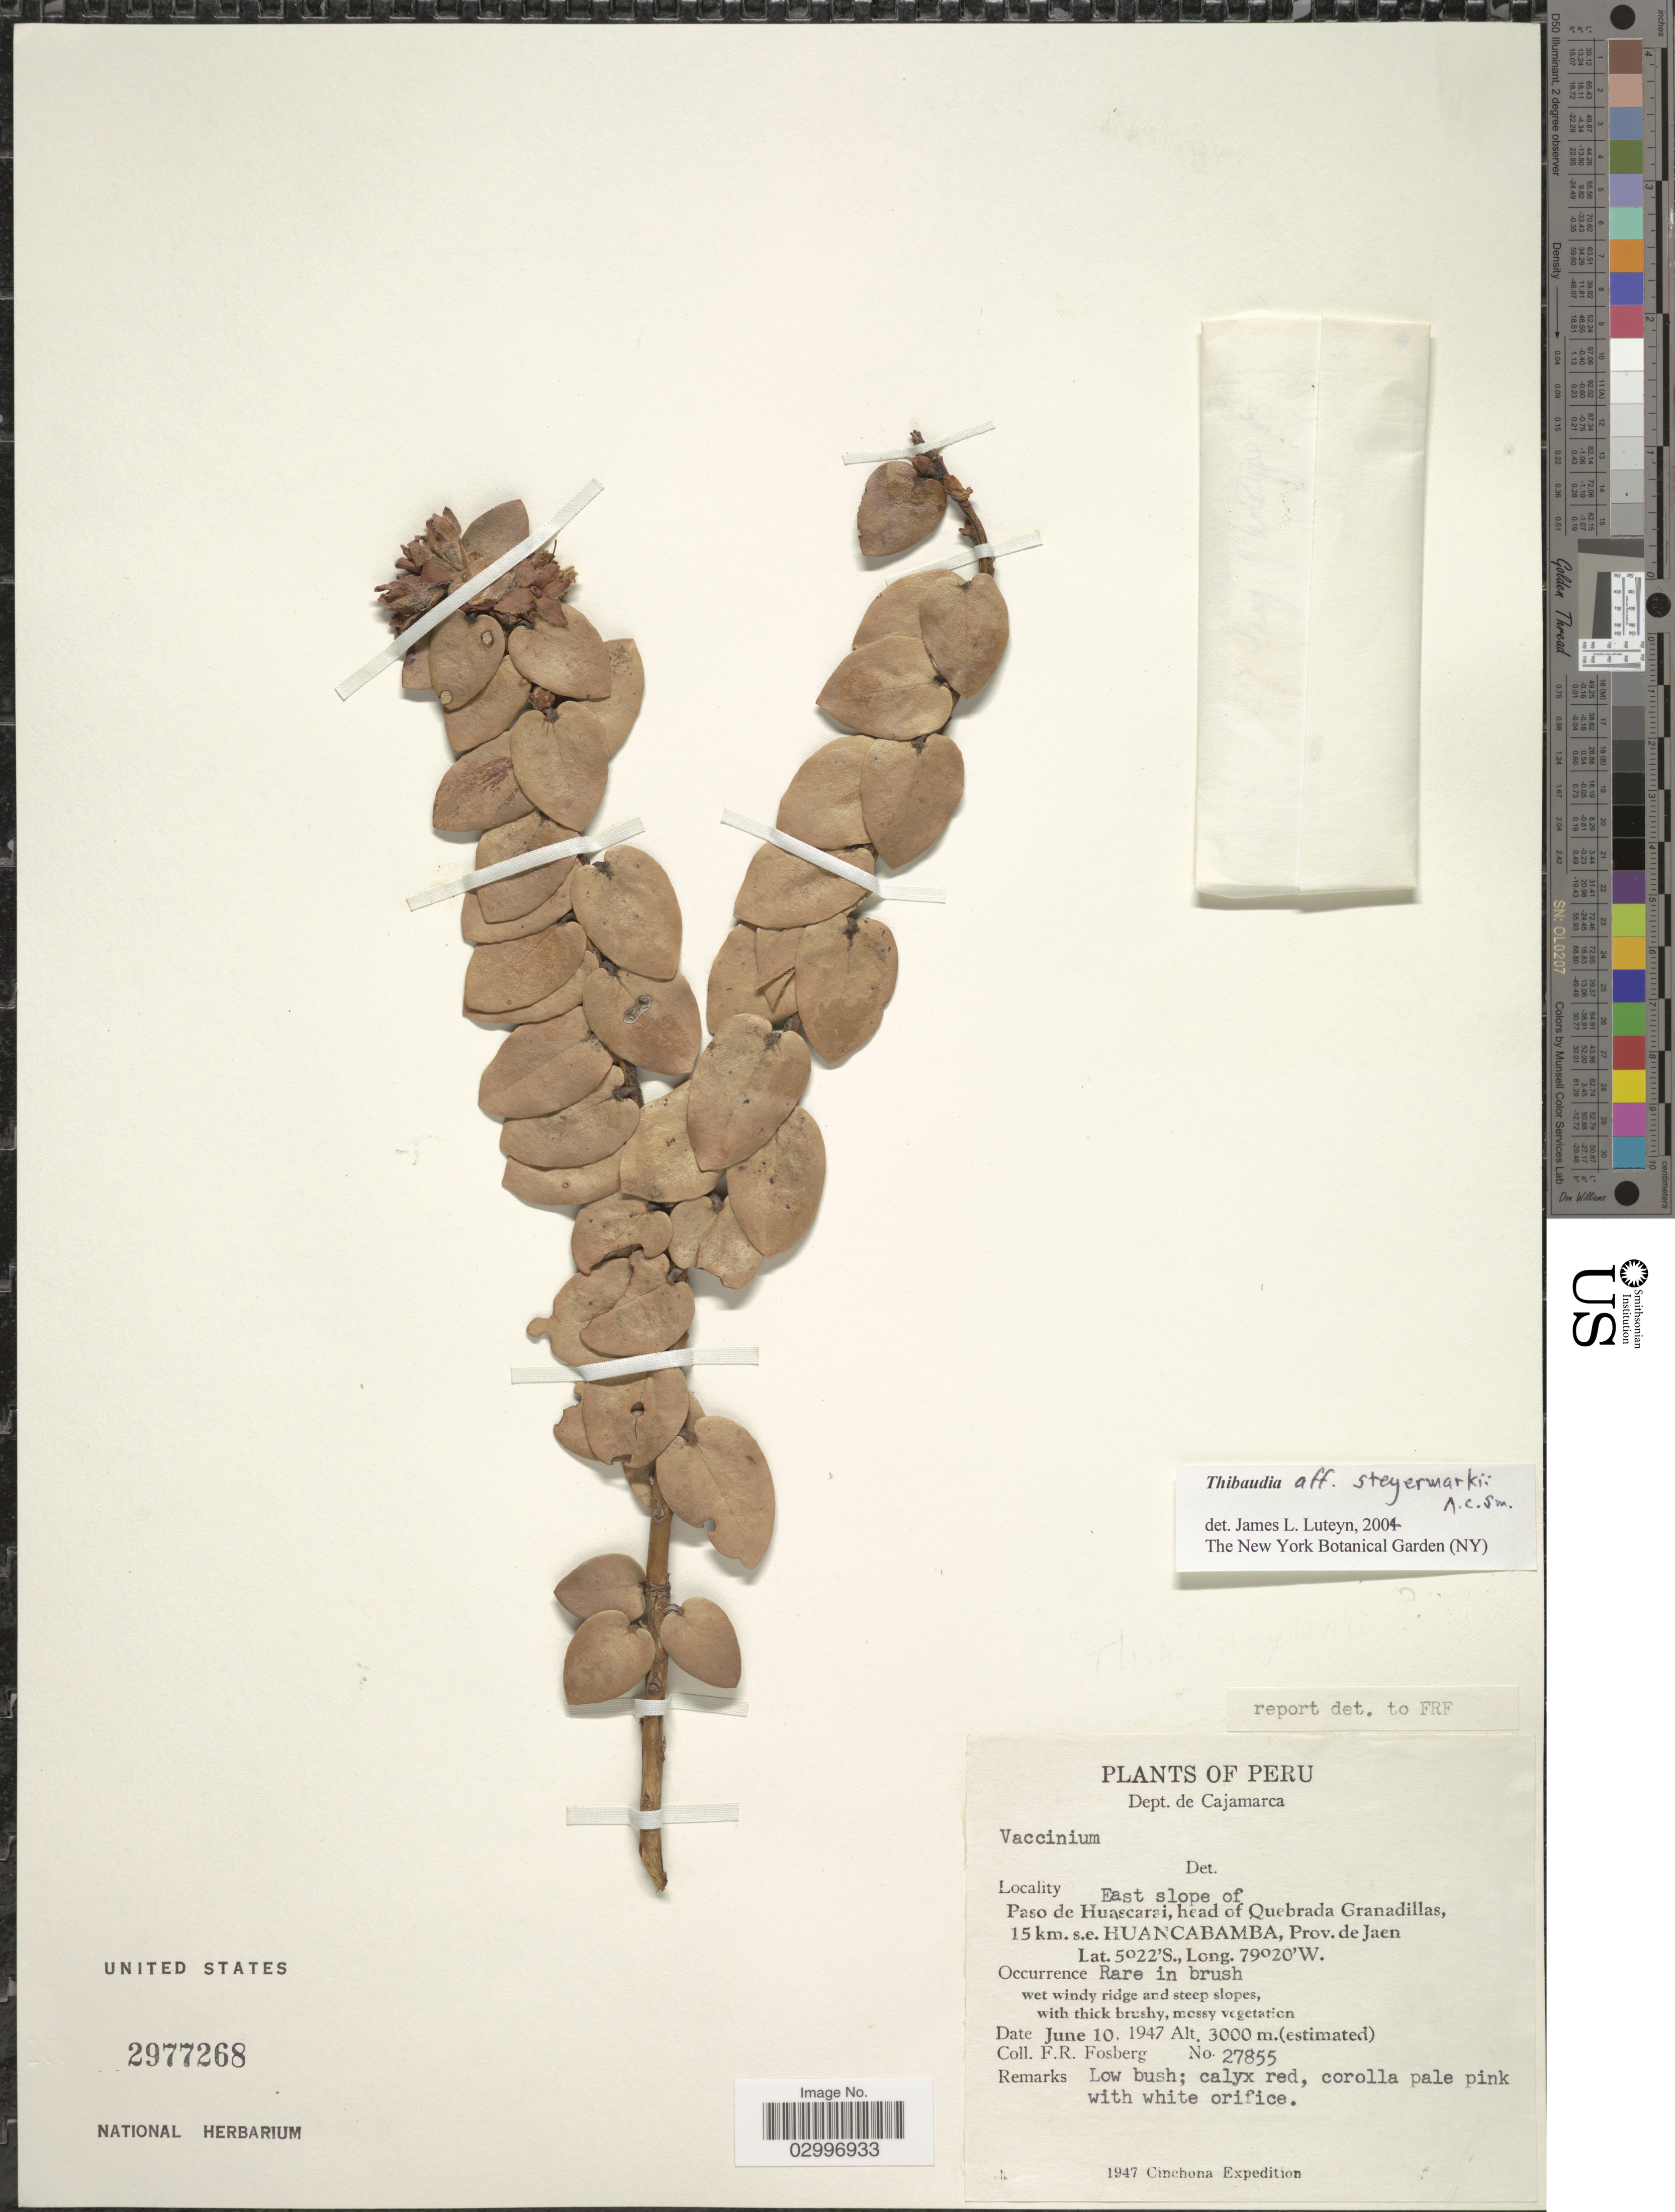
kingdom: Plantae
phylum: Tracheophyta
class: Magnoliopsida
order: Ericales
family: Ericaceae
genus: Thibaudia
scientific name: Thibaudia steyermarkii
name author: A.C. Sm.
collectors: F. R. Fosberg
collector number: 27855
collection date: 1947-06-10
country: Peru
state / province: Cajamarca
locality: Dept. de Cajamarca, East slope of Paso de Huascarai, head of Quebrada Granadillas, 15 km. s.e. Huancabamba, prov. de Jaen.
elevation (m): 3000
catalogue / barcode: US 2977268